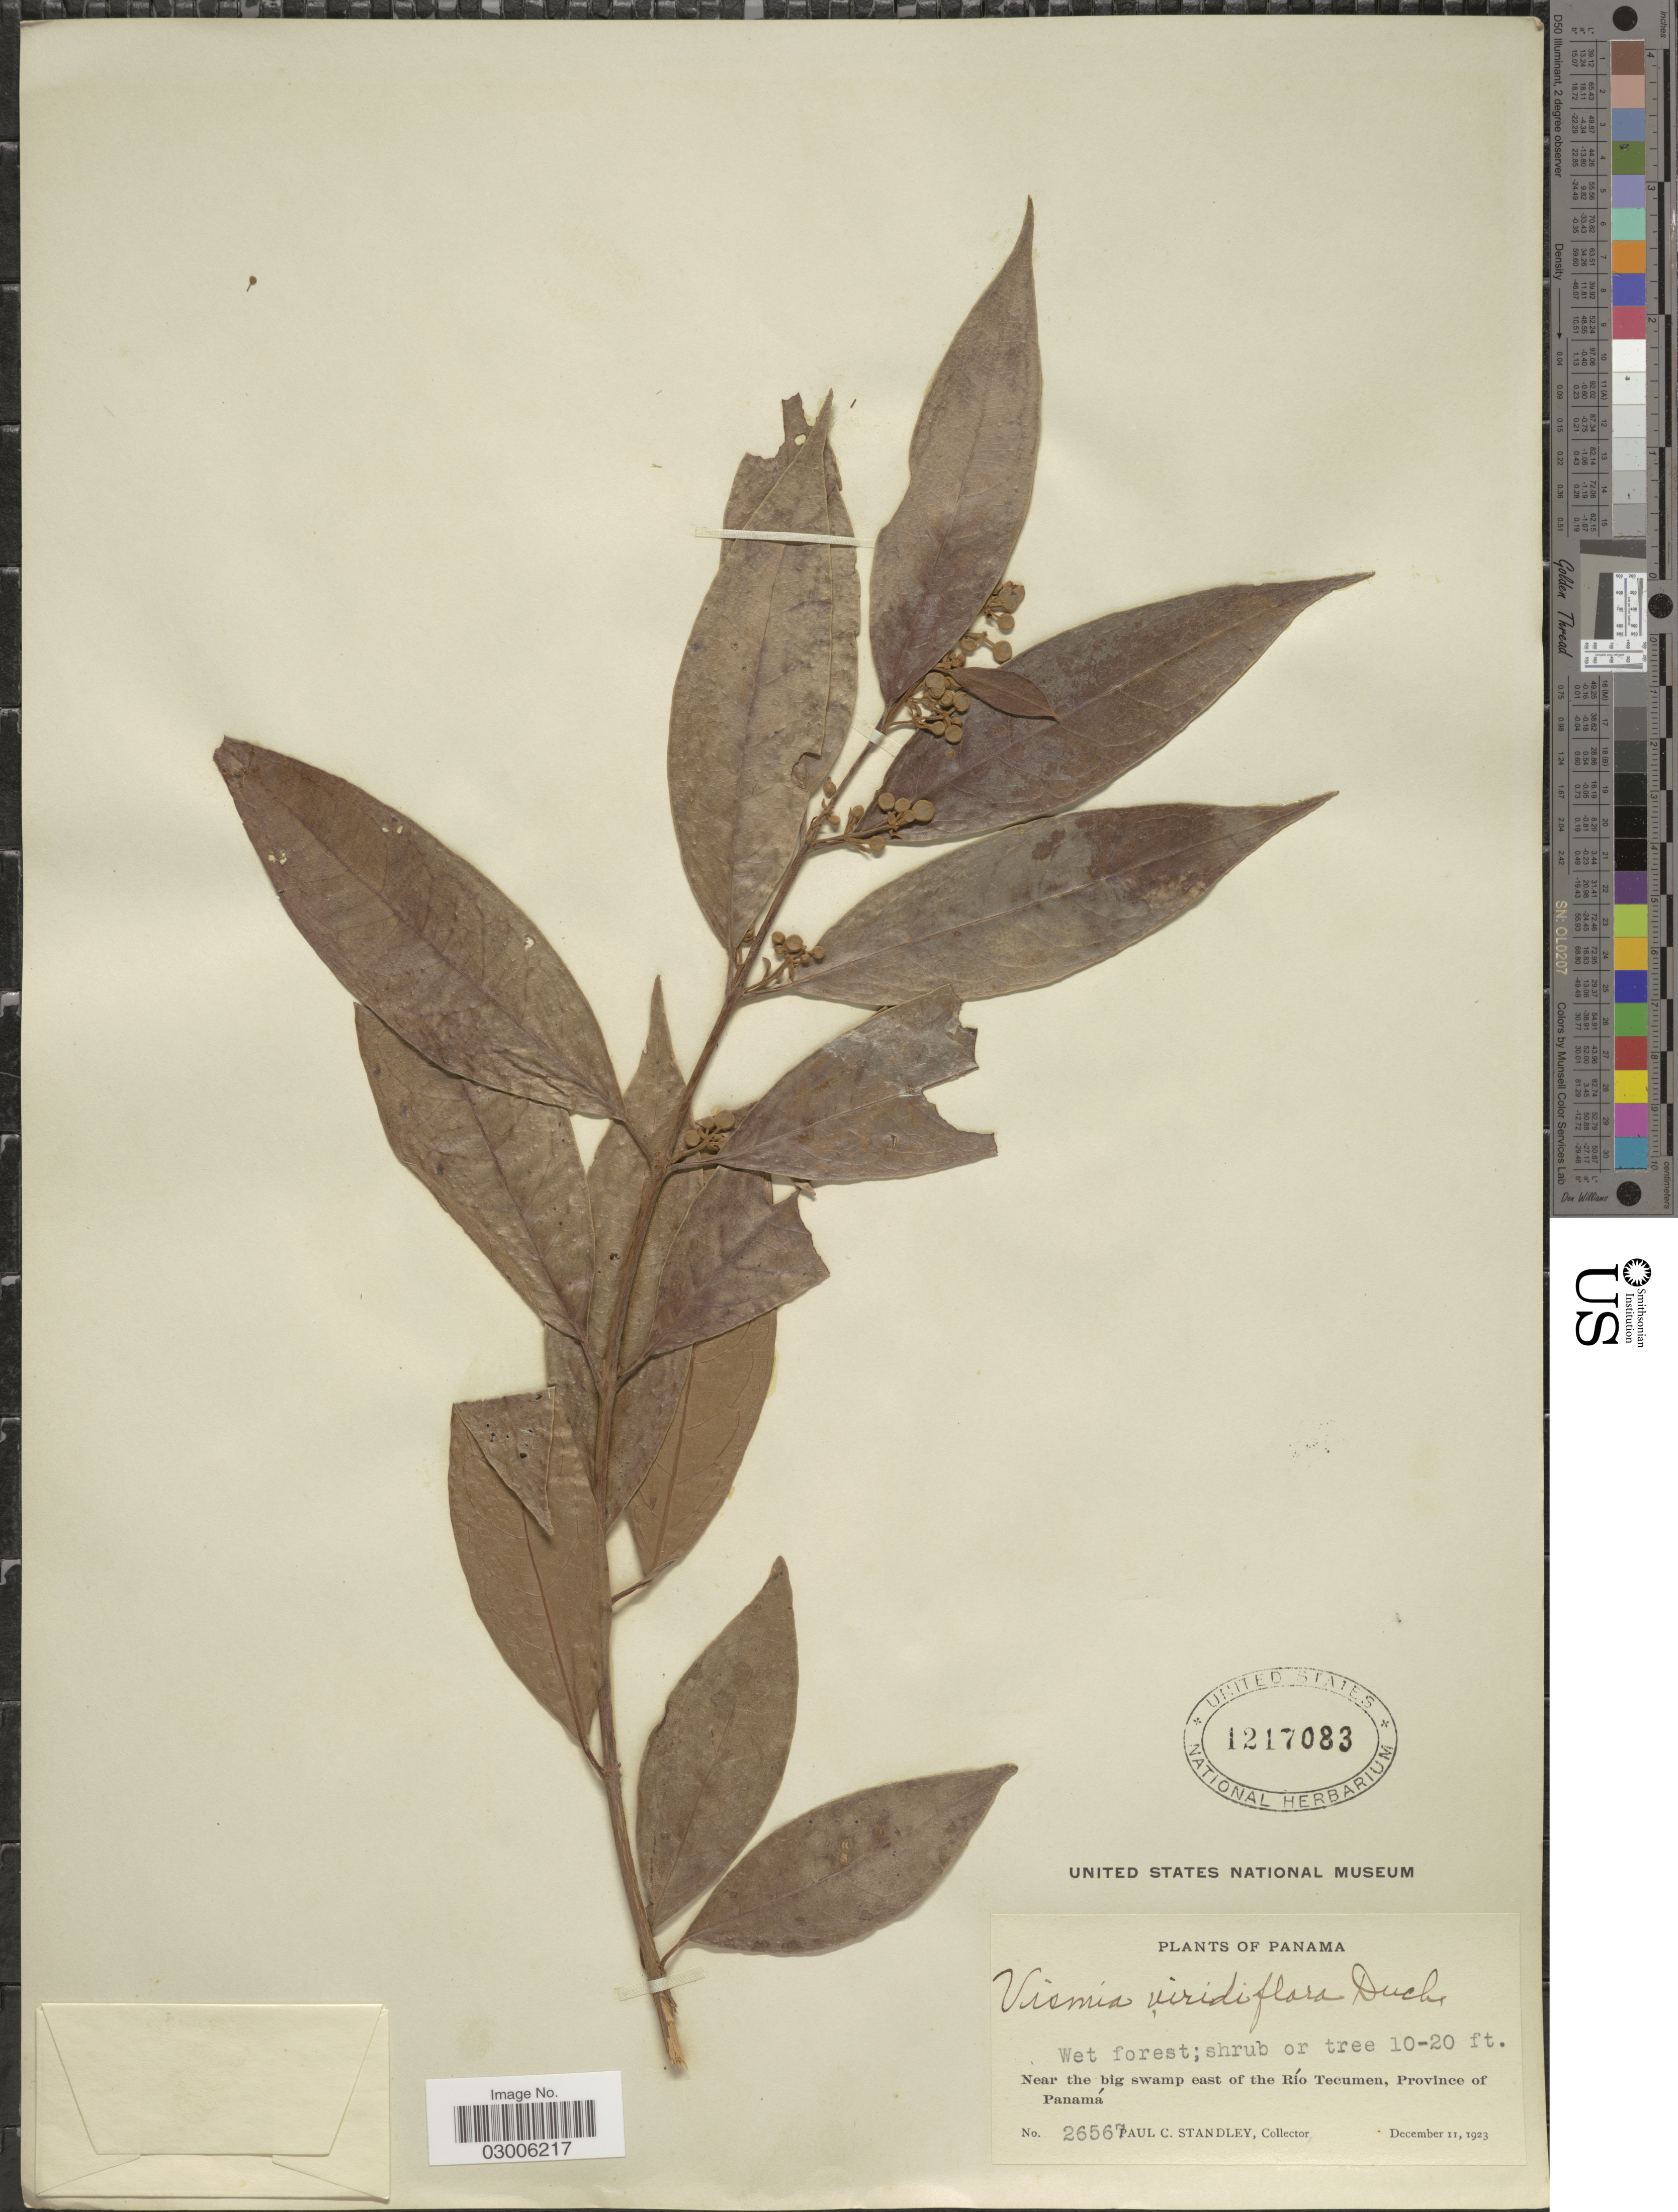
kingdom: Plantae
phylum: Tracheophyta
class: Magnoliopsida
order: Malpighiales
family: Hypericaceae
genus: Vismia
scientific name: Vismia billbergiana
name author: Beurl.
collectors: P. C. Standley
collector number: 26567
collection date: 1923-12-11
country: Panama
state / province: Panamá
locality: Near the big swamp east of the Río Tecumen.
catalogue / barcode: US 1217083